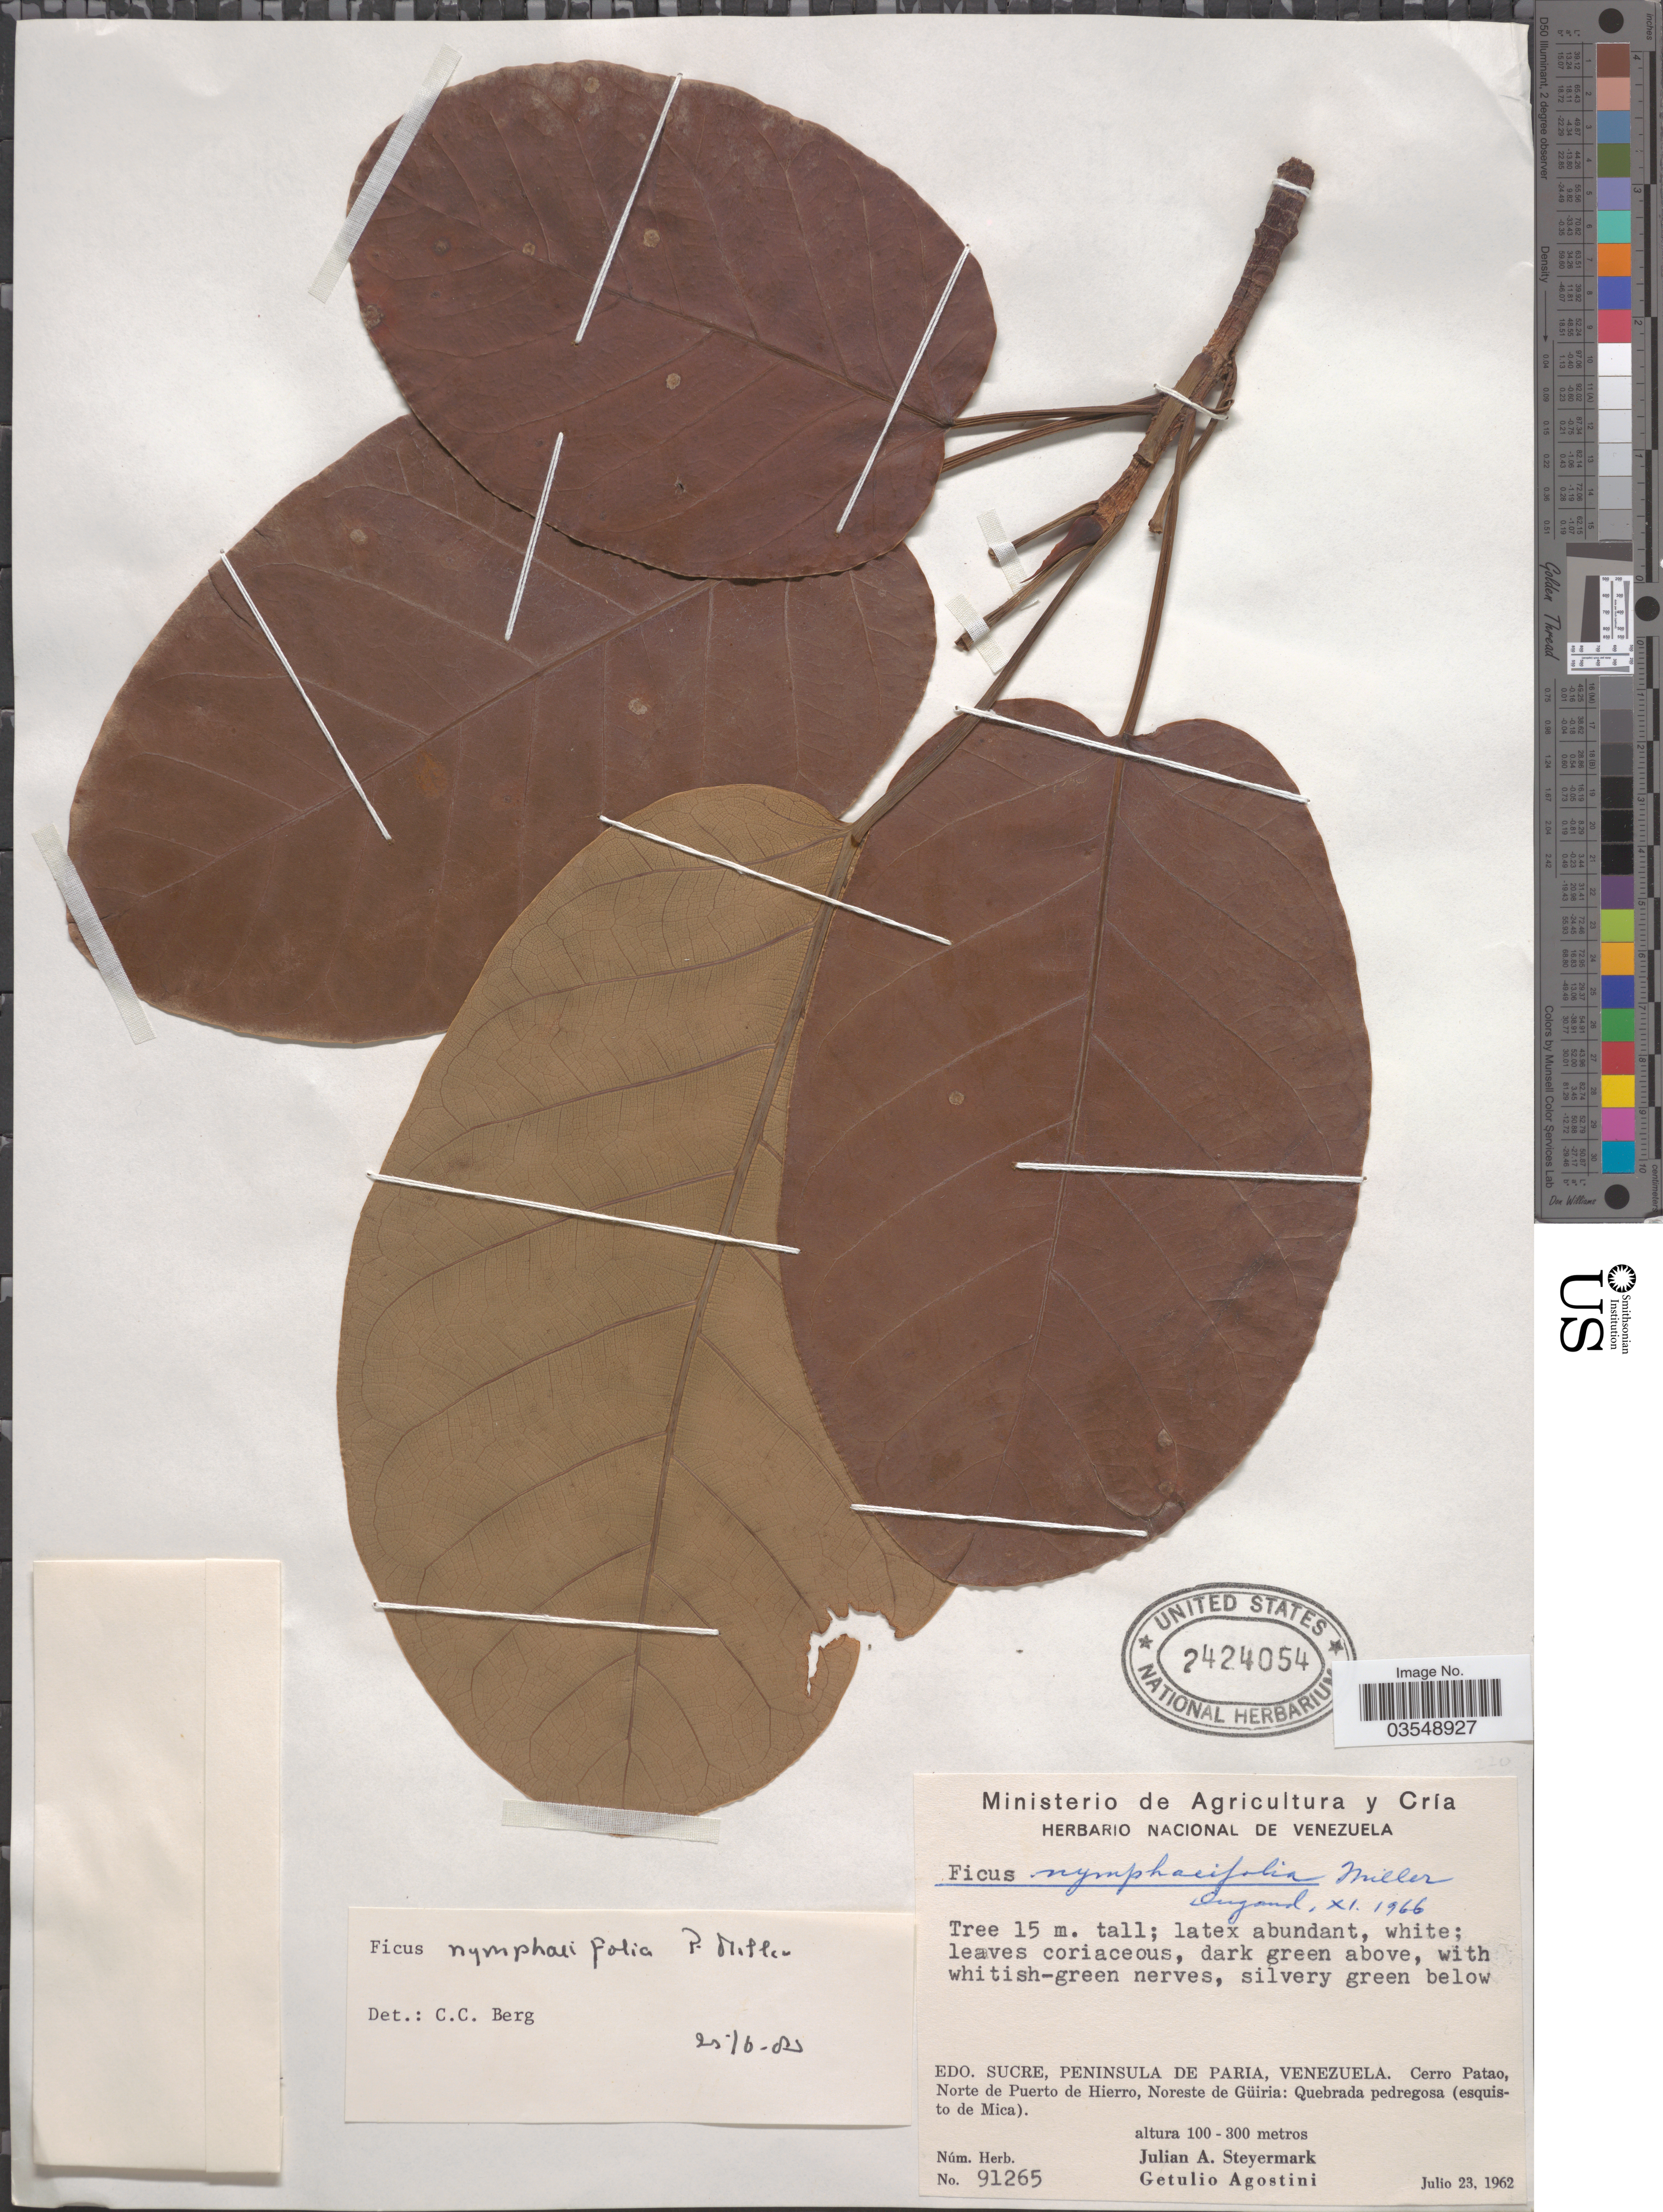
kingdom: Plantae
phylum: Tracheophyta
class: Magnoliopsida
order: Rosales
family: Moraceae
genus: Ficus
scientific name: Ficus nymphaeifolia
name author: Mill.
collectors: J. Steyermark & G. Agostini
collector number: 91265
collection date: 1962-07-23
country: Venezuela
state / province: Sucre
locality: Edo. Sucre, Peninsula de Paria. Cerro Patao, Norte de Puerto de Hierro, Noreste de Güiria: Quebrada pedregosa (esquisto de Mica).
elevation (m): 100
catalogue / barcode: US 2424054